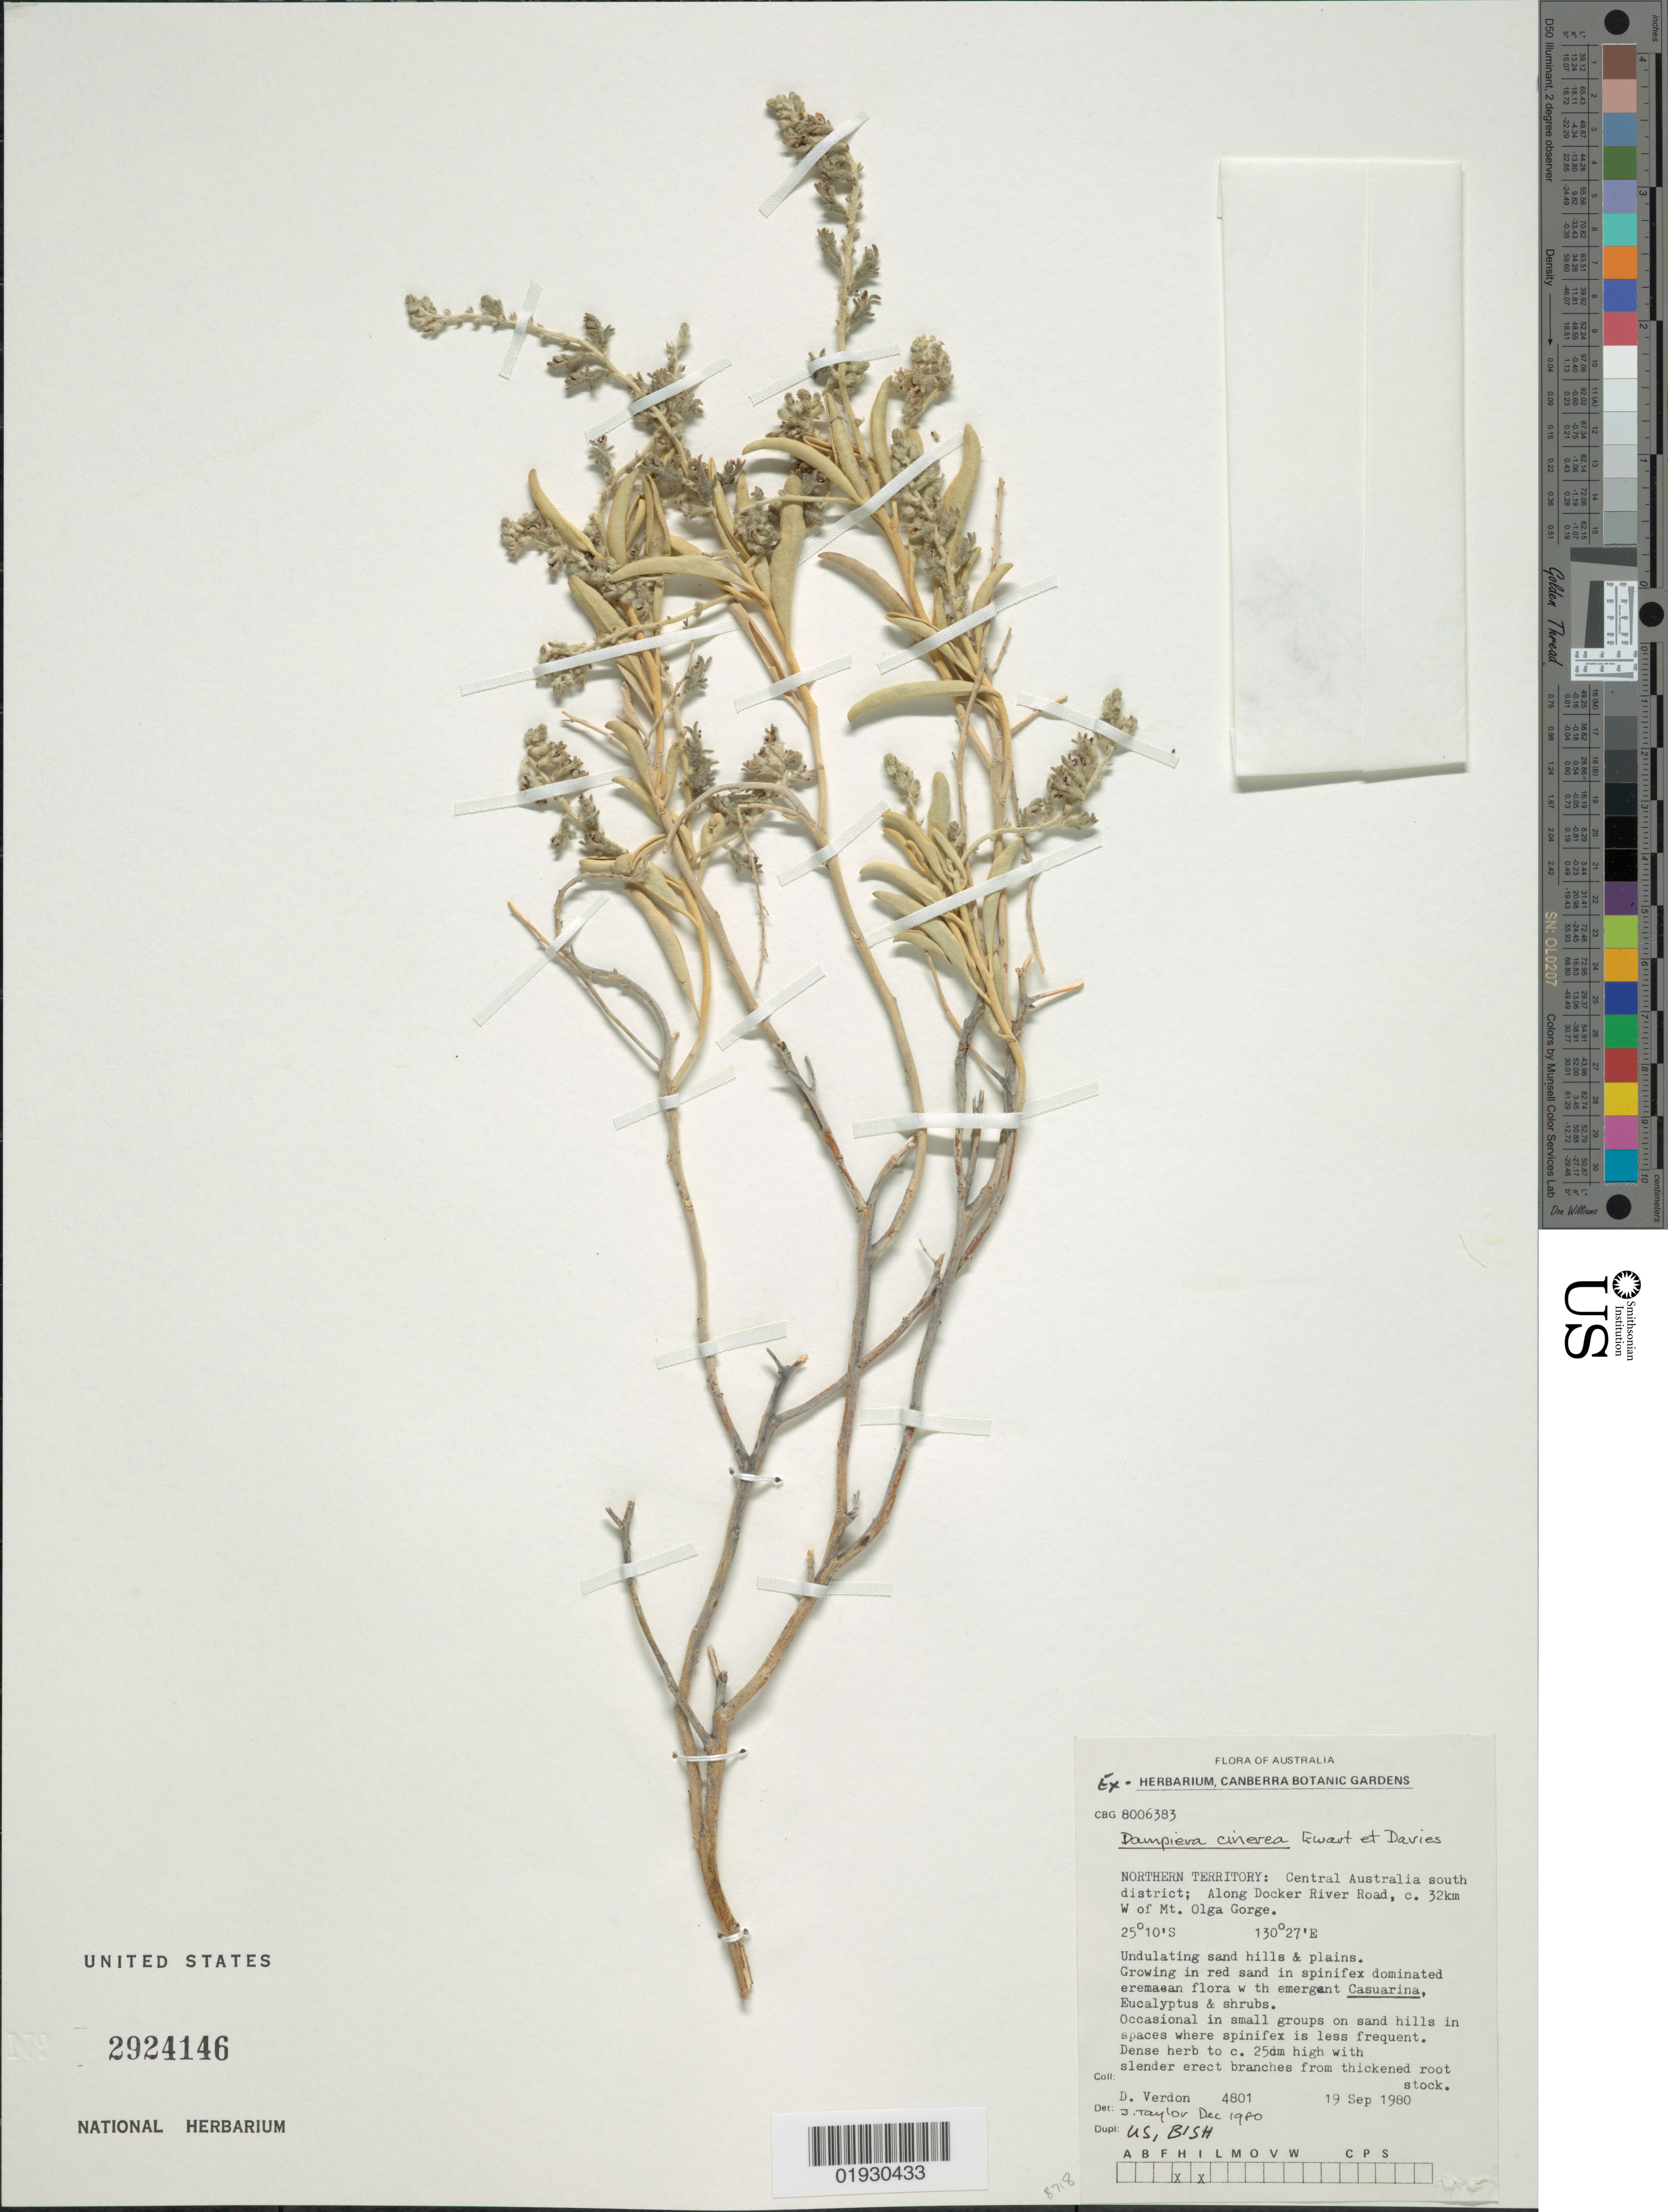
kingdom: Plantae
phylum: Tracheophyta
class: Magnoliopsida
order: Asterales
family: Goodeniaceae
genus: Dampiera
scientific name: Dampiera cinerea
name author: Ewart & O.B. Davies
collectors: D. Verdon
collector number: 4801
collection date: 1980-09-19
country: Australia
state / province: Northern Territory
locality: Central Australia south district; Along Docker River Road, c. 32km W of Mt. Olga Gorge.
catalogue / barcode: US 2924146